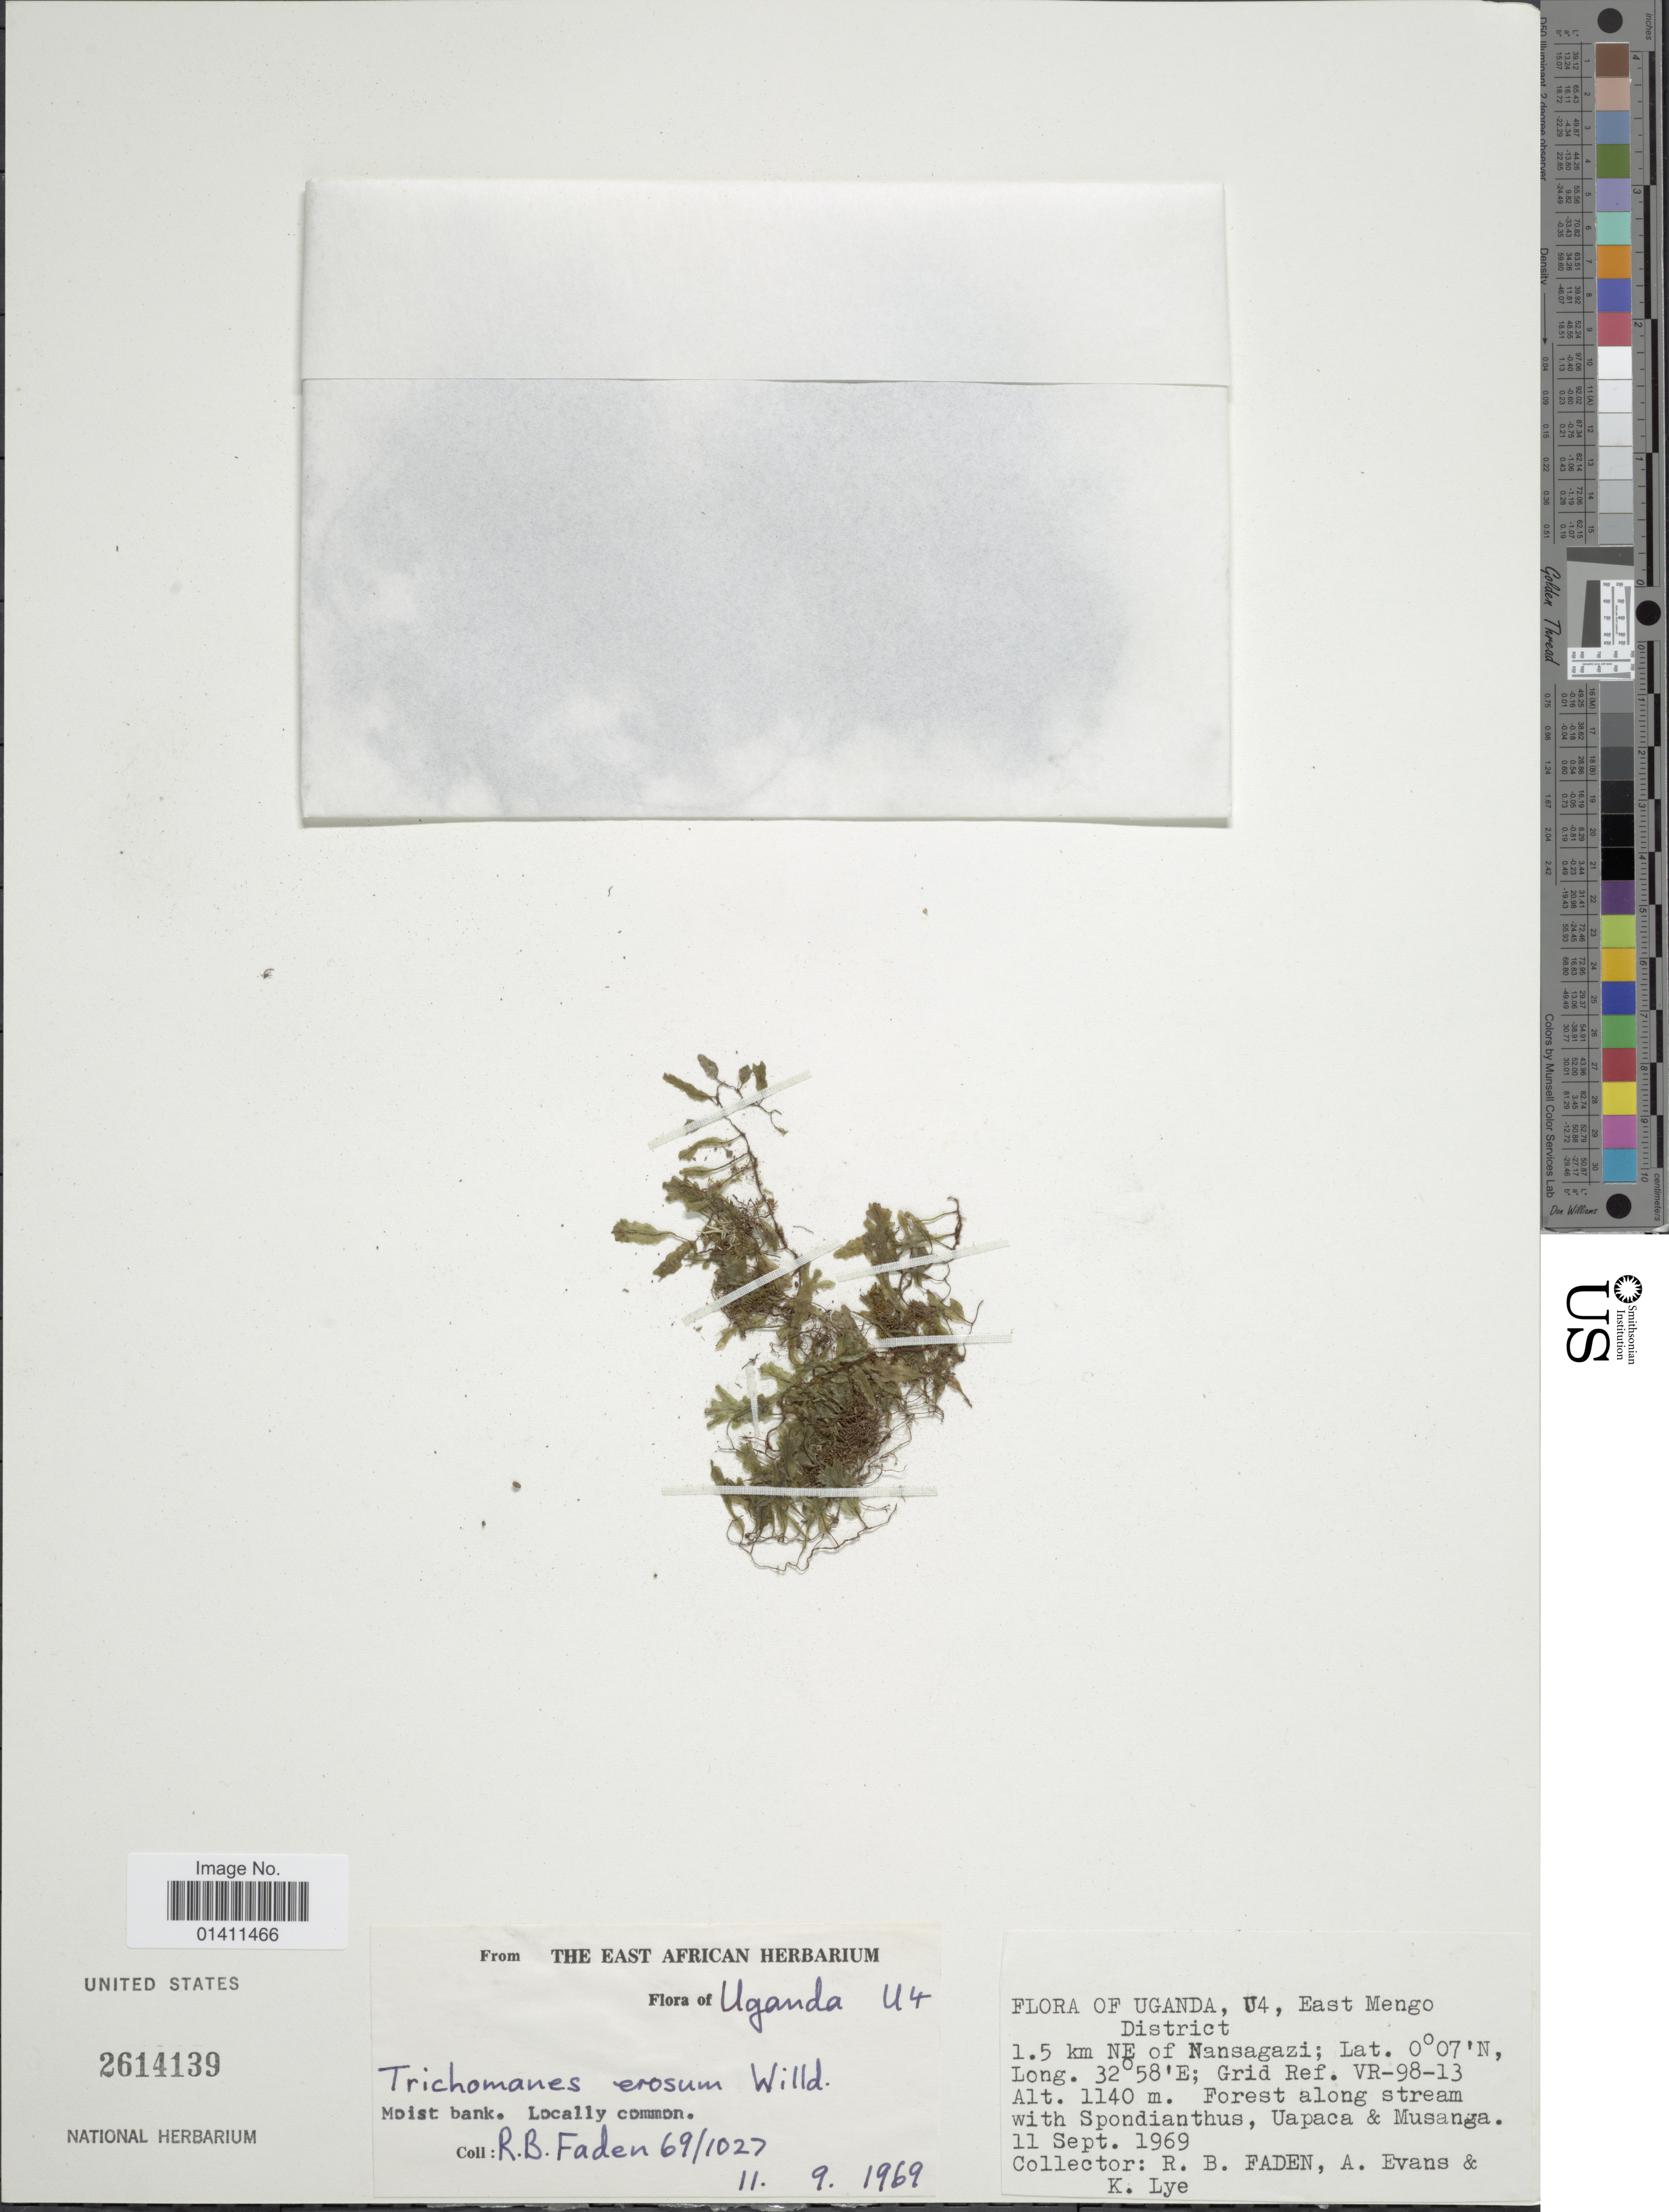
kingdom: Plantae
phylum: Tracheophyta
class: Polypodiopsida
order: Hymenophyllales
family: Hymenophyllaceae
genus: Didymoglossum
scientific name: Didymoglossum erosum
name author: (Willd.) J.P. Roux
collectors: R. B. Faden, A. Evans & K. A. Lye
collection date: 1969-09-11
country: Uganda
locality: U4, East Mengo District. 1.5 km NE of Nansagazi. Grid Ref. VR-98-13.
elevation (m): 1140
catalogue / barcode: US 2614139